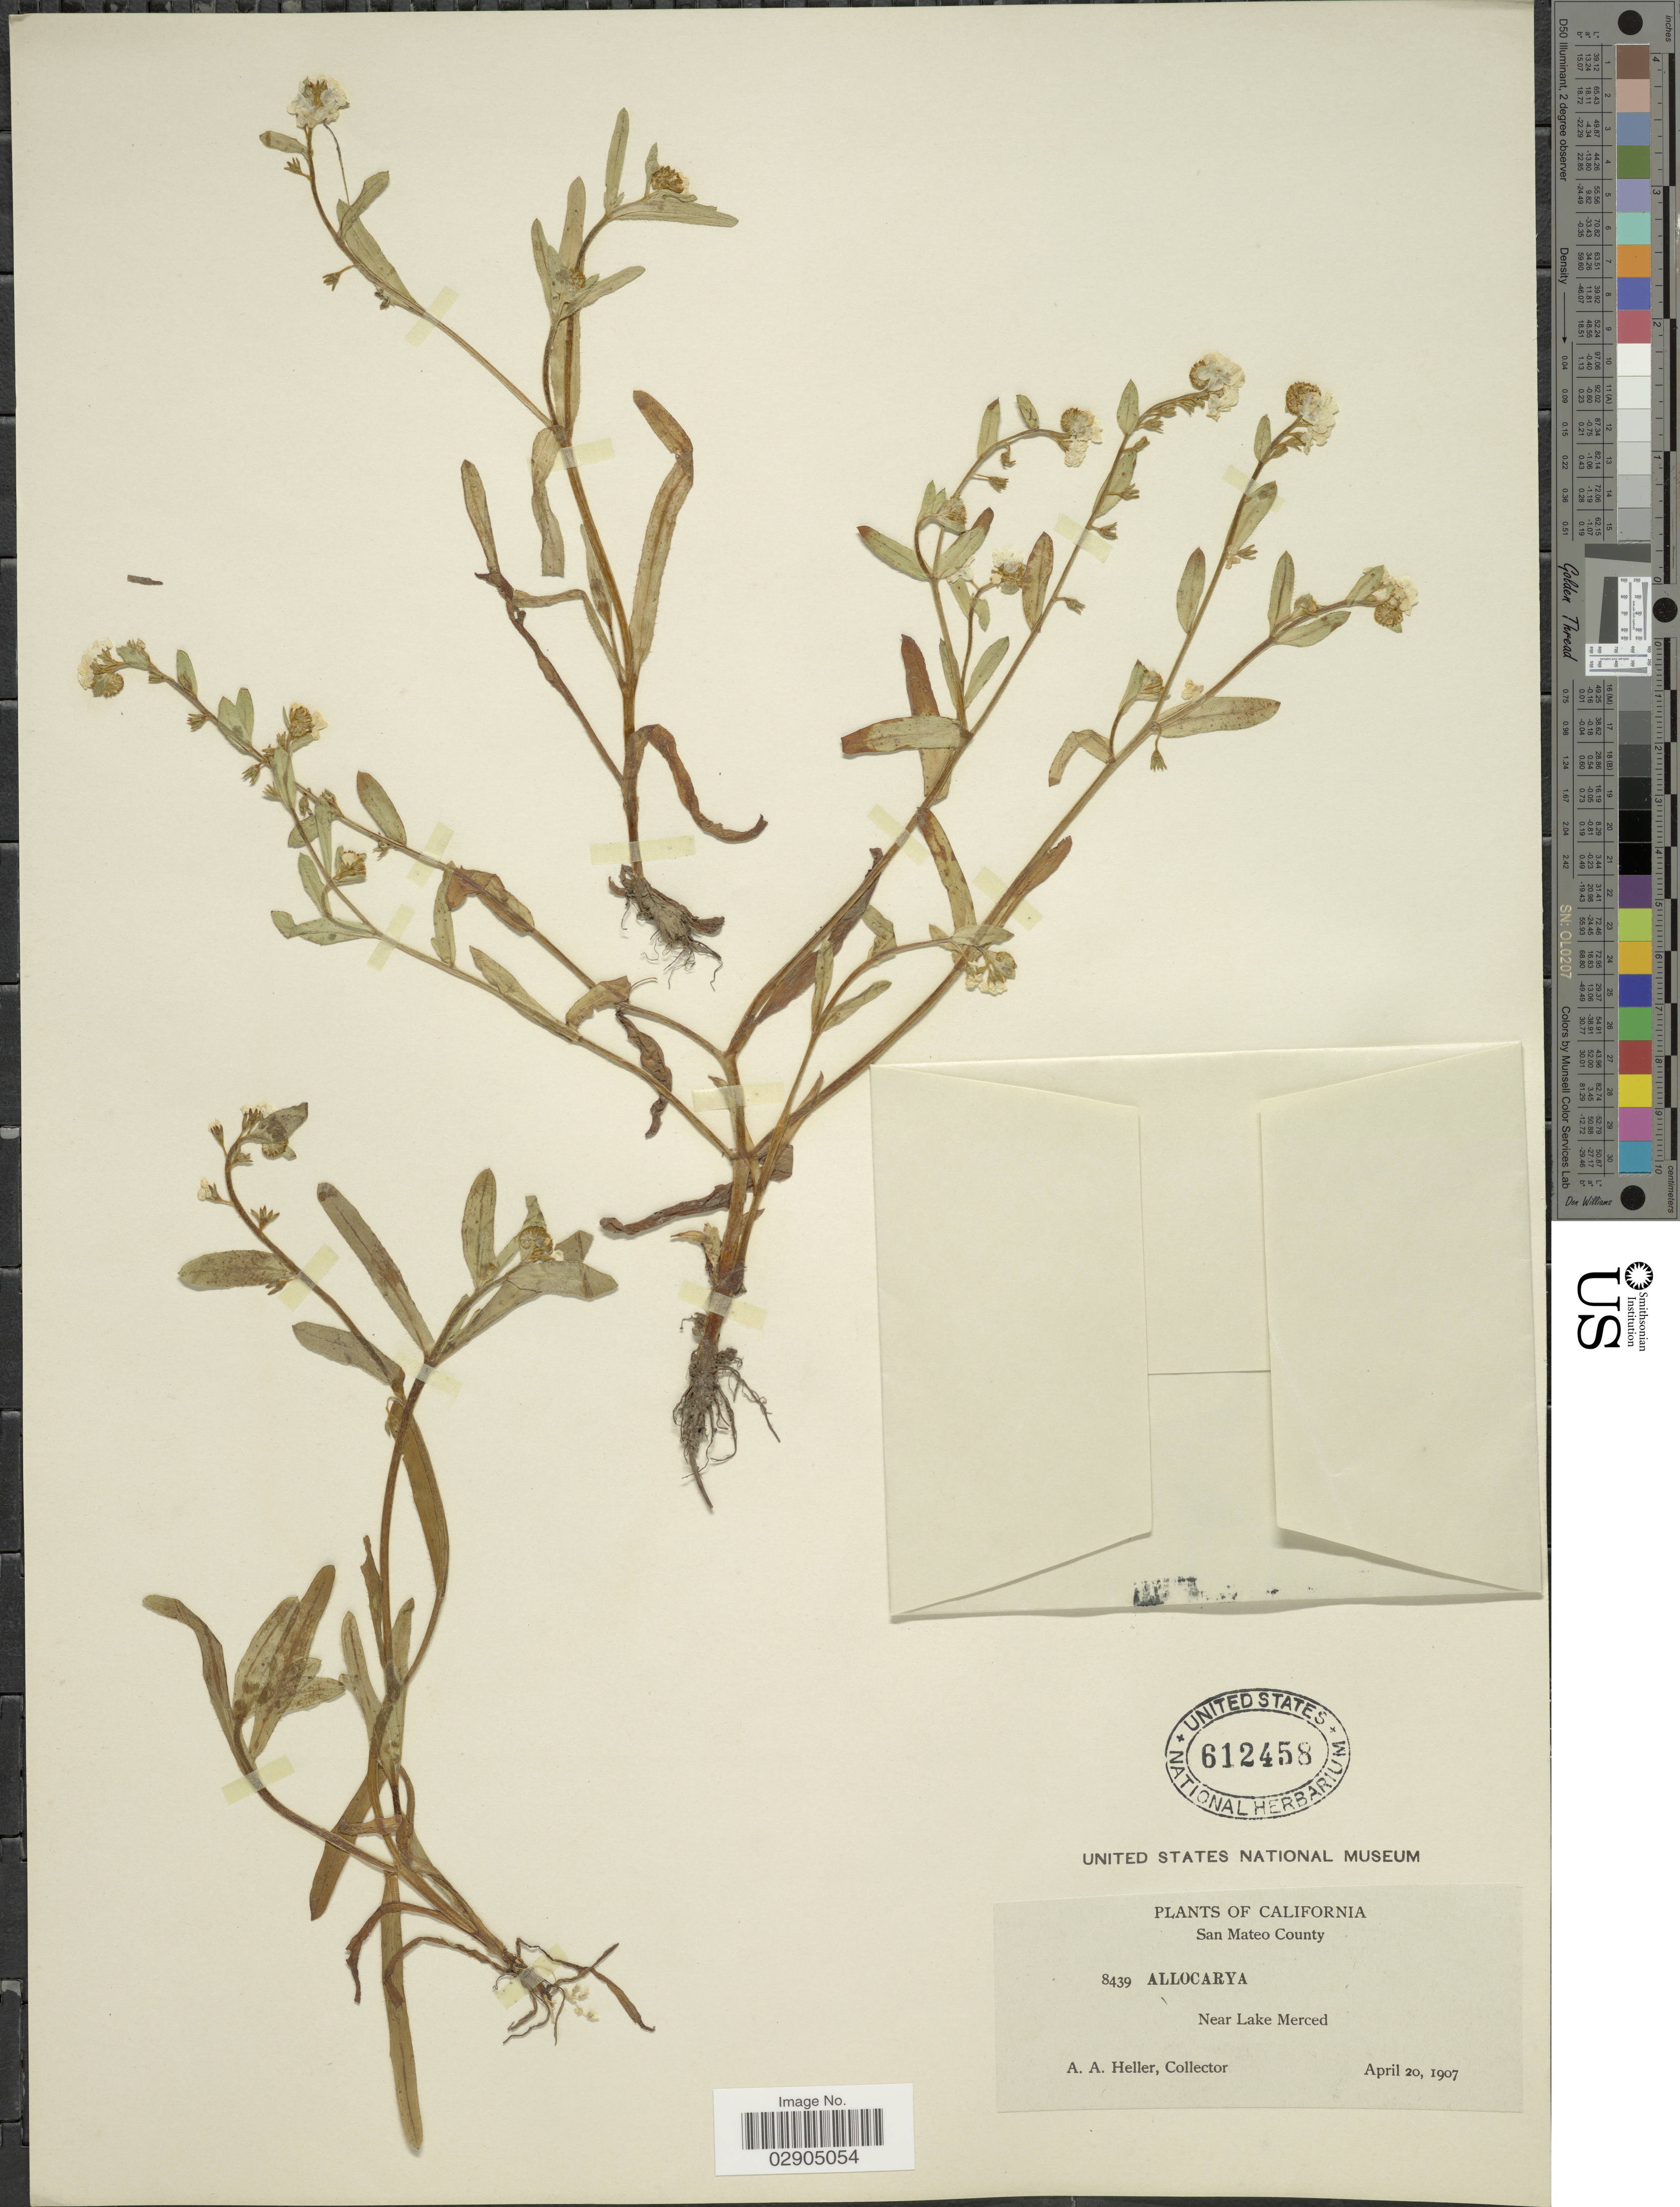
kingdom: Plantae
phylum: Tracheophyta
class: Magnoliopsida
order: Boraginales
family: Boraginaceae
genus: Allocarya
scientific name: Allocarya chorisiana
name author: (Cham. & Schltdl.) Greene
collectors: A. A. Heller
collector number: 8439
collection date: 1907-04-20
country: United States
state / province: California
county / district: San Mateo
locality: San Mateo County. Near Lake Merced.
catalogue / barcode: US 612458